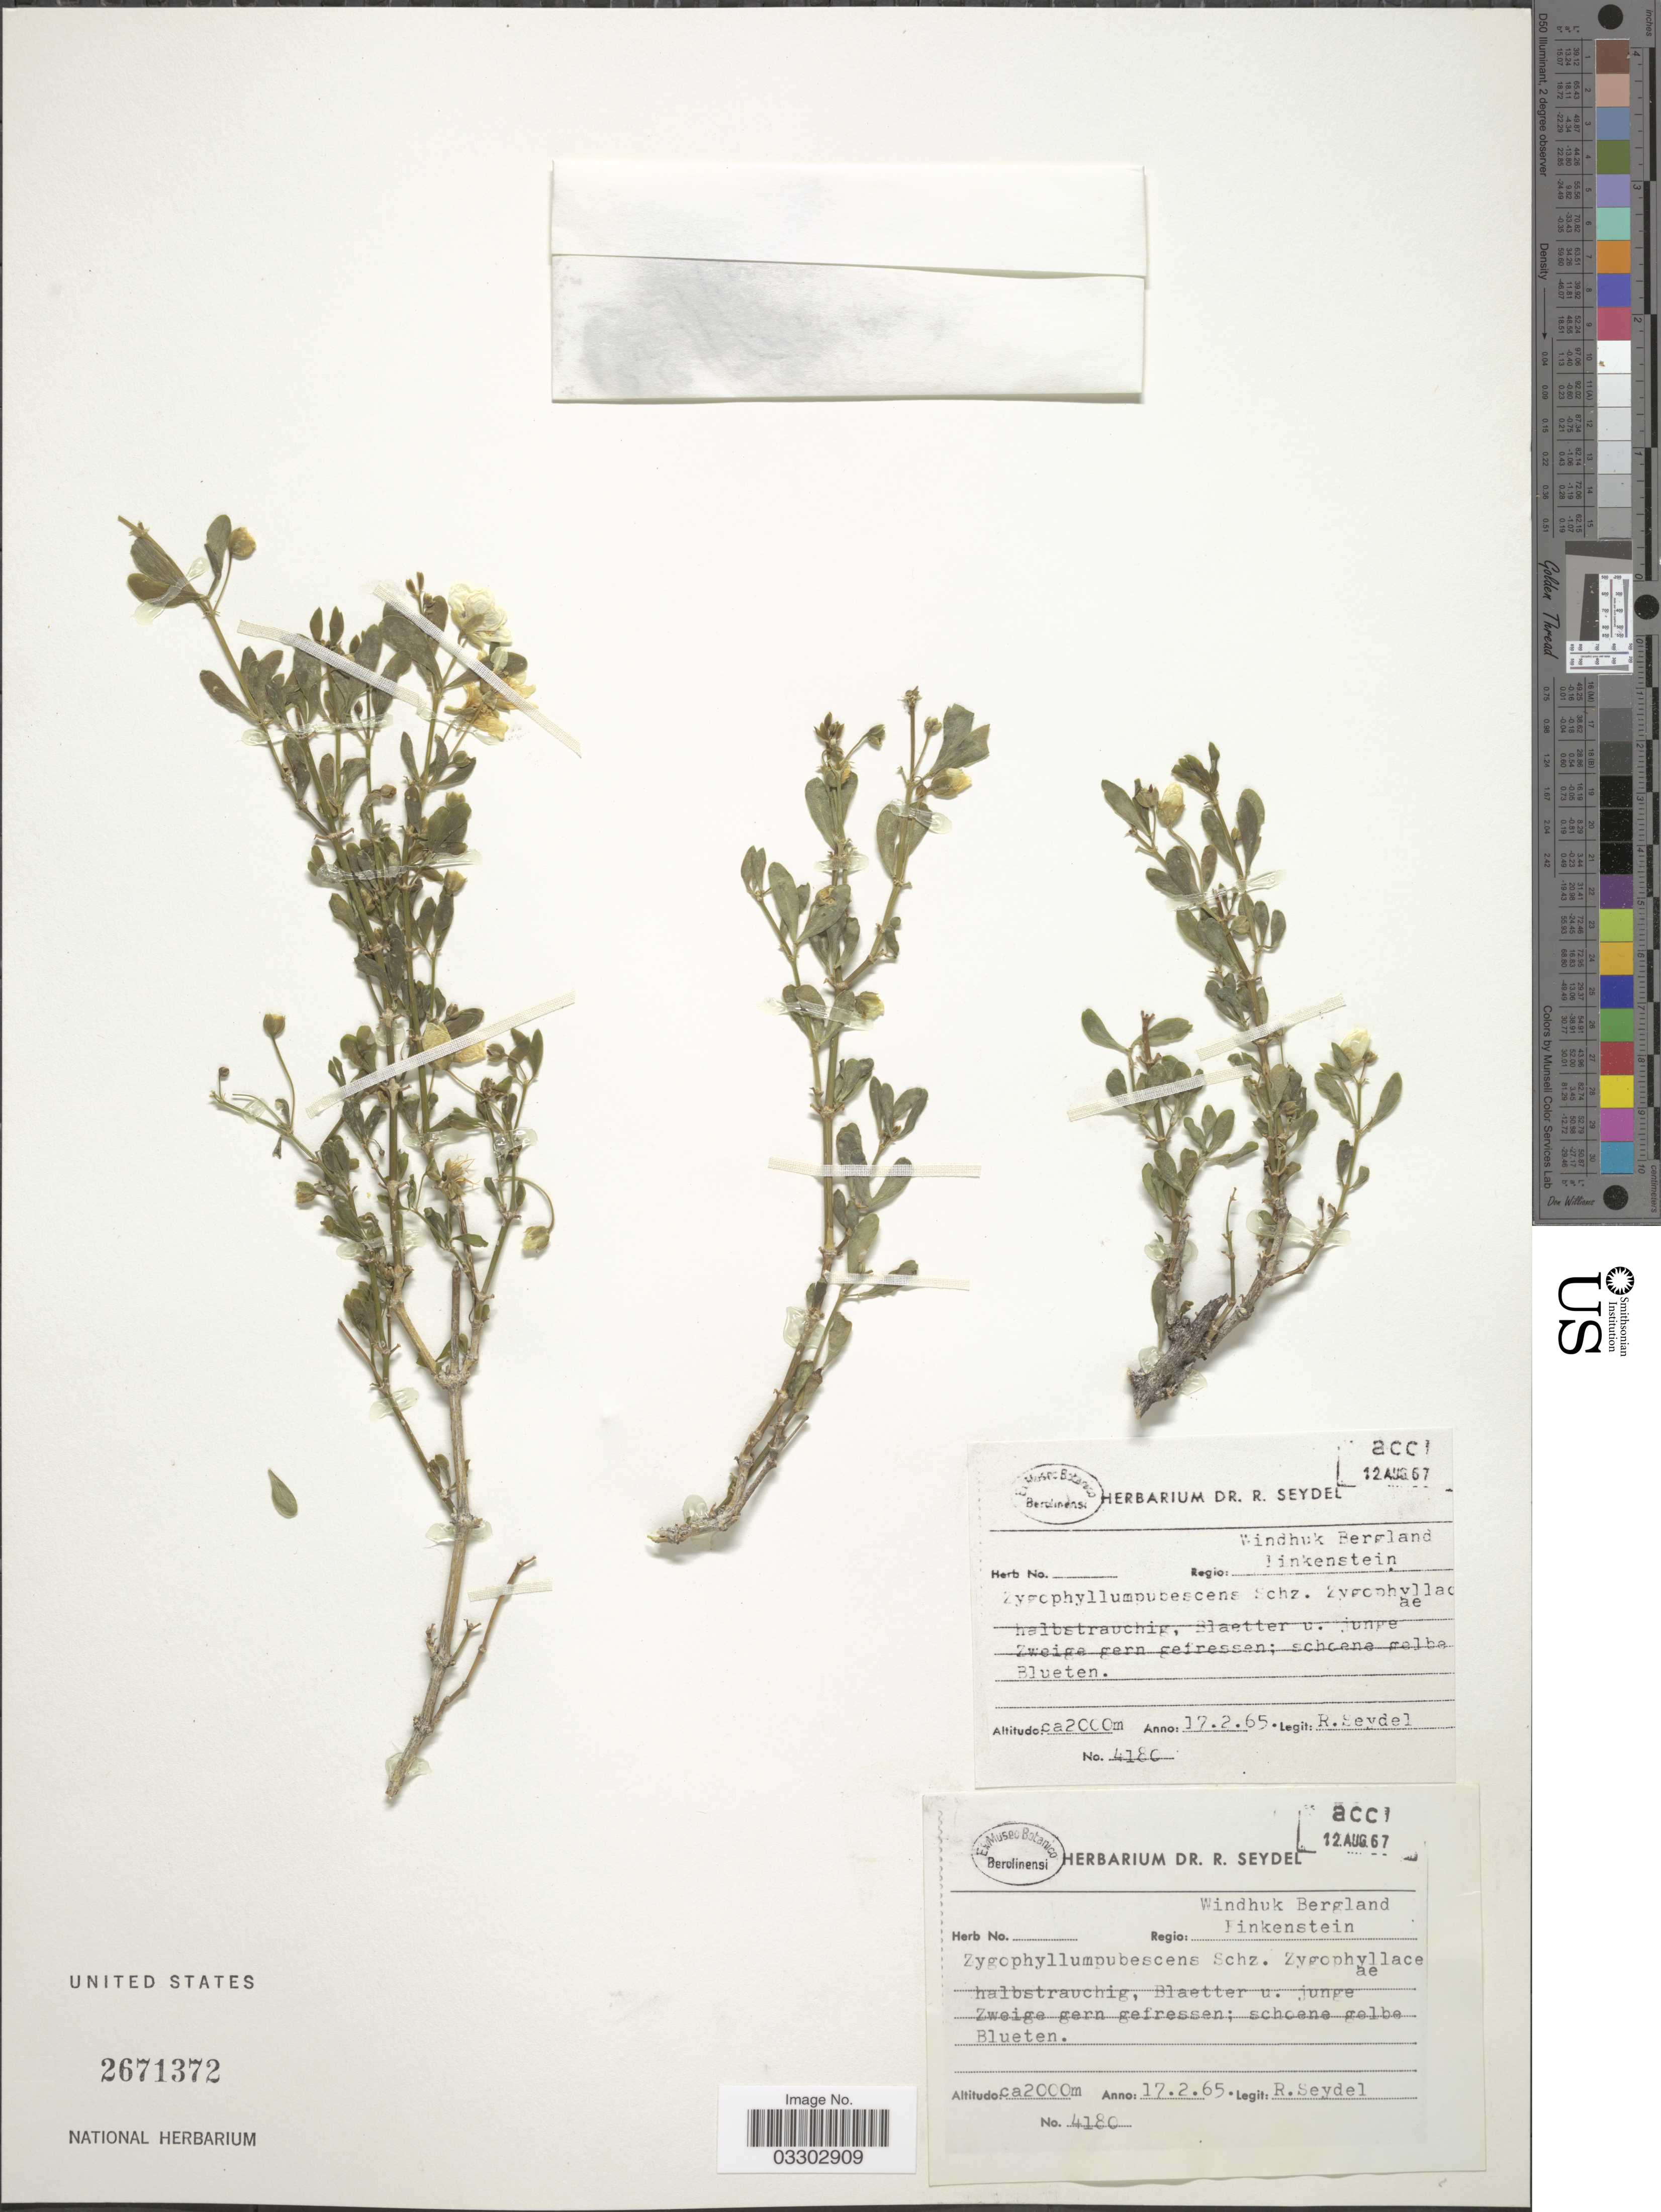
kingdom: Plantae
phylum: Tracheophyta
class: Magnoliopsida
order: Zygophyllales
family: Zygophyllaceae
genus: Roepera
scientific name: Roepera pubescens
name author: (Schinz) Beier & Thulin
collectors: R. Seydel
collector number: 4180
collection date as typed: Transcribed d/m/y: 17/2/65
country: Namibia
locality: Regio: Windhuk Bergland Finkenstein.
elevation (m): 2000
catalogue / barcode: US 2671372